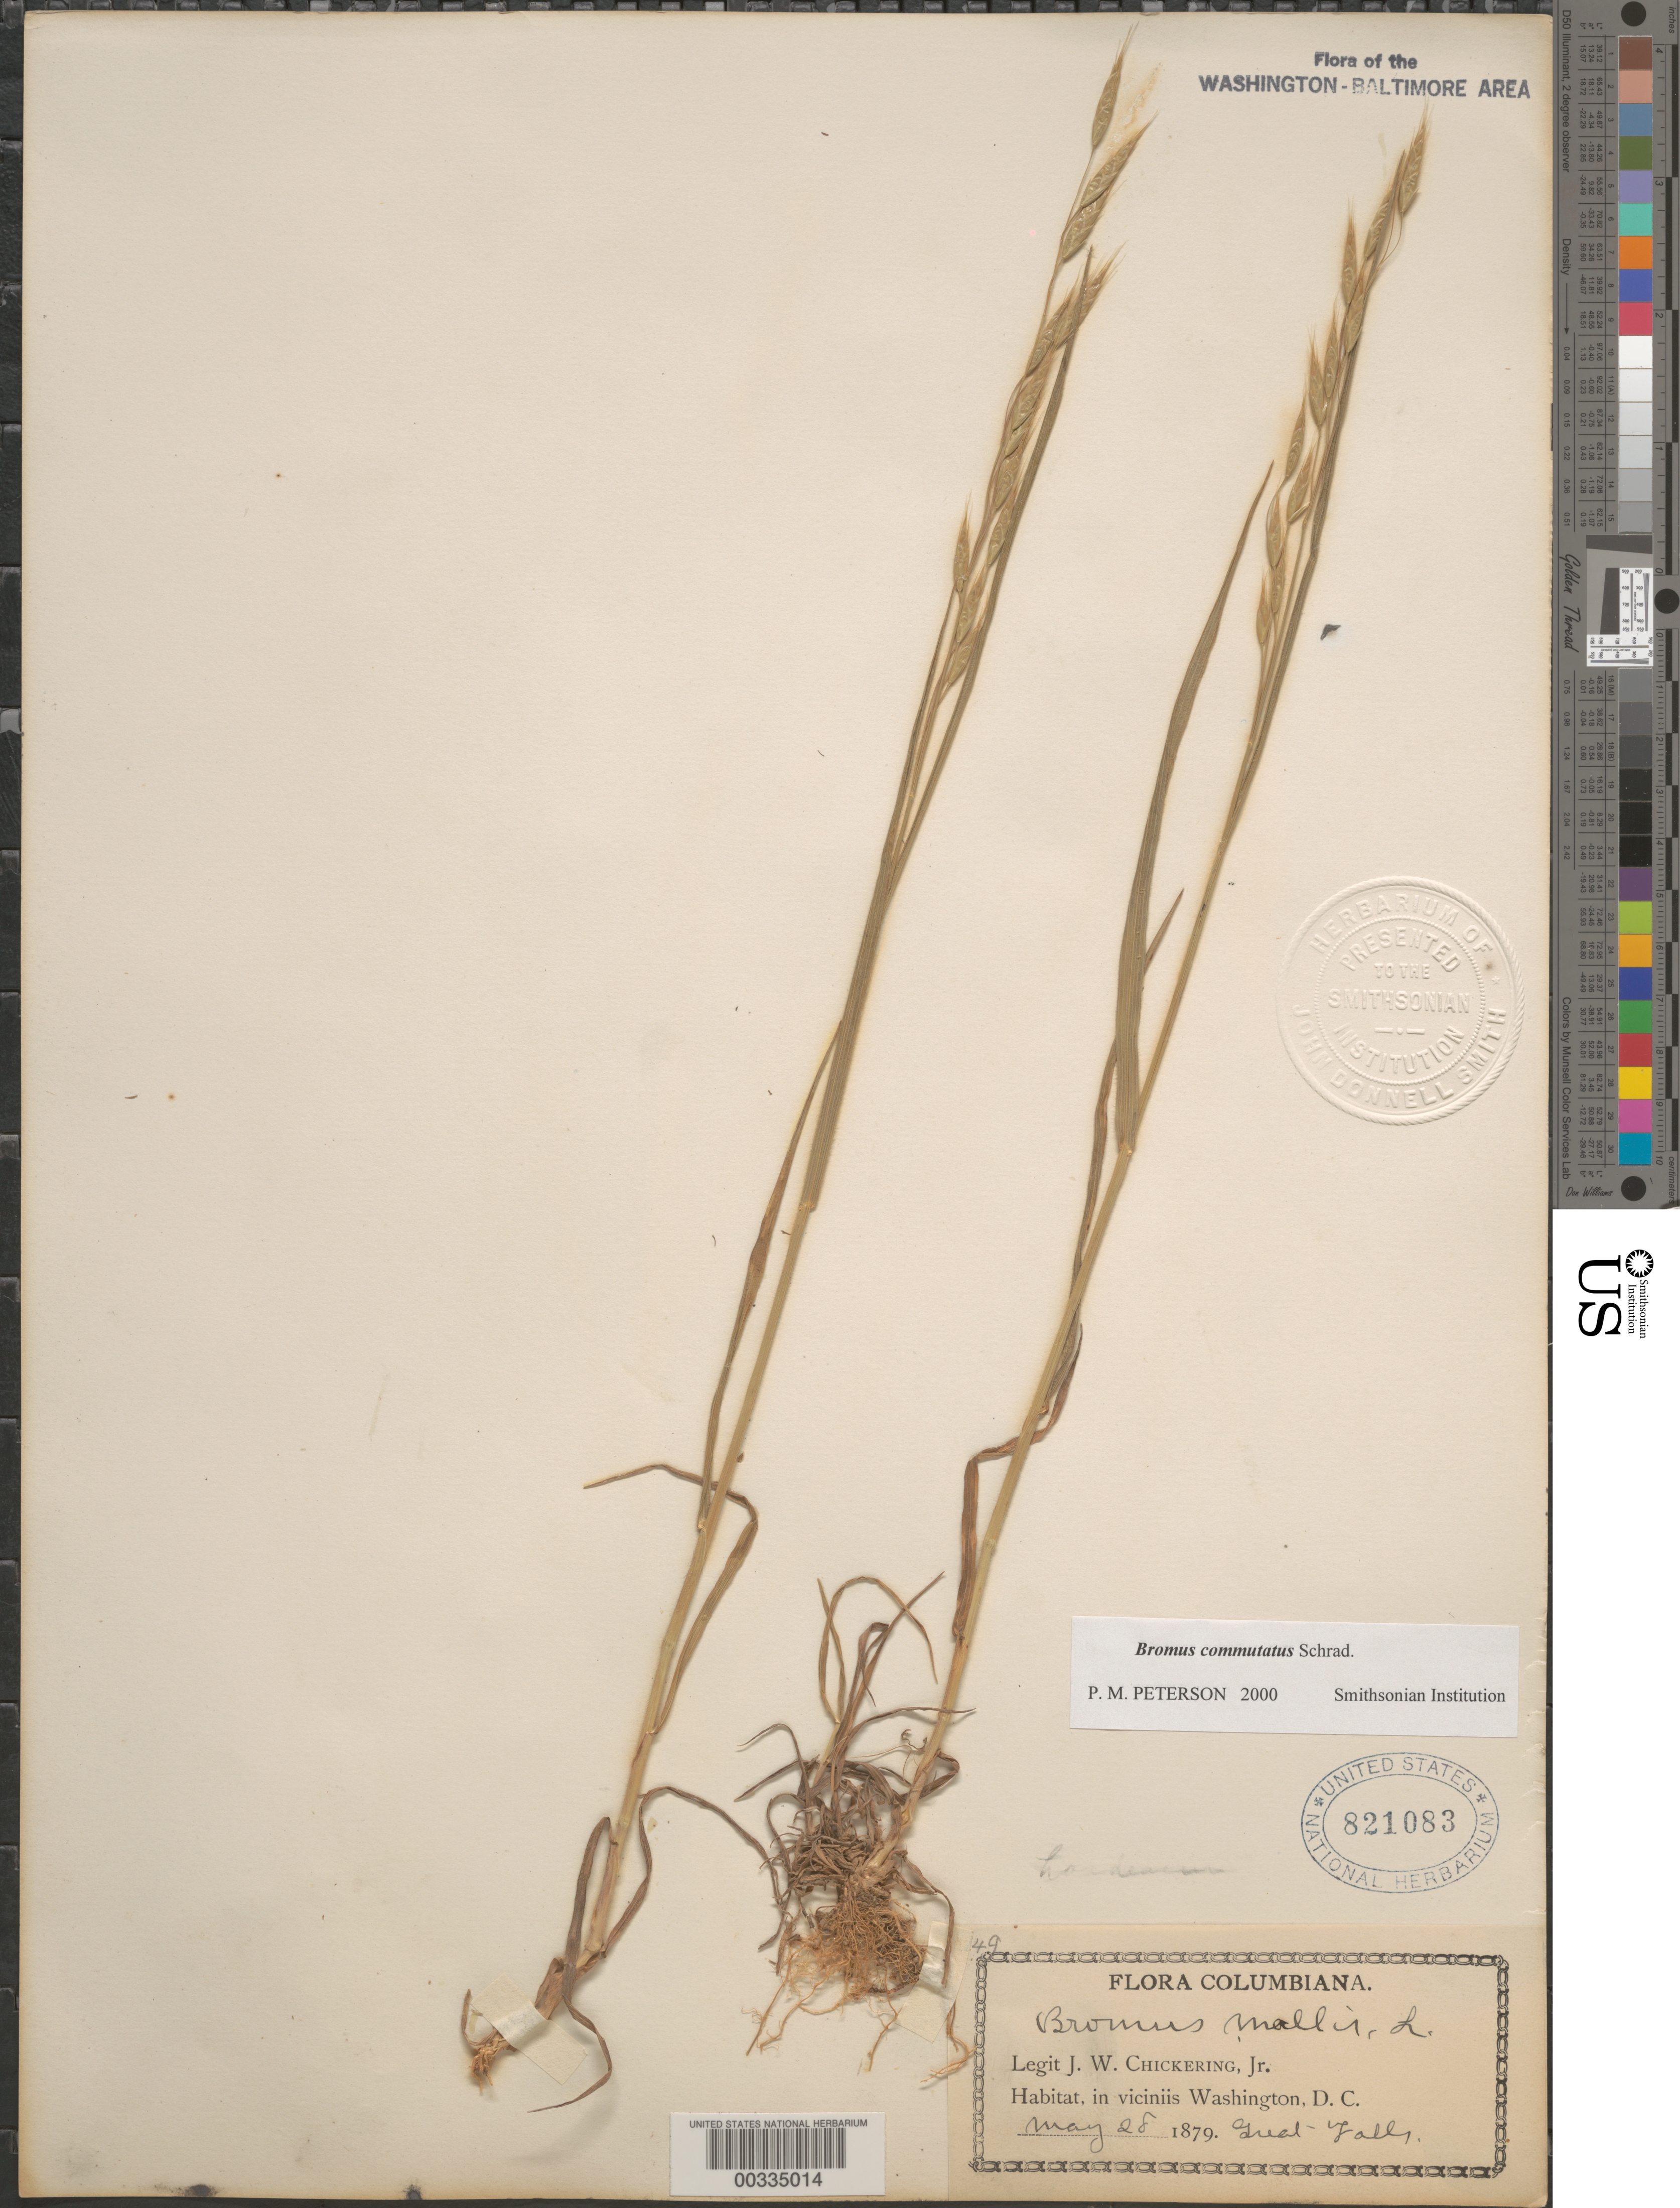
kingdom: Plantae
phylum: Tracheophyta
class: Liliopsida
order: Poales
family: Poaceae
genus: Bromus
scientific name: Bromus commutatus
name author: Schrad.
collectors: J. Chickering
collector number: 49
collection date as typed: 28 May 1879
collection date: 1879-05-28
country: United States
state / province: Maryland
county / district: Montgomery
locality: Great Falls C. & O. Canal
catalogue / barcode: US 821083